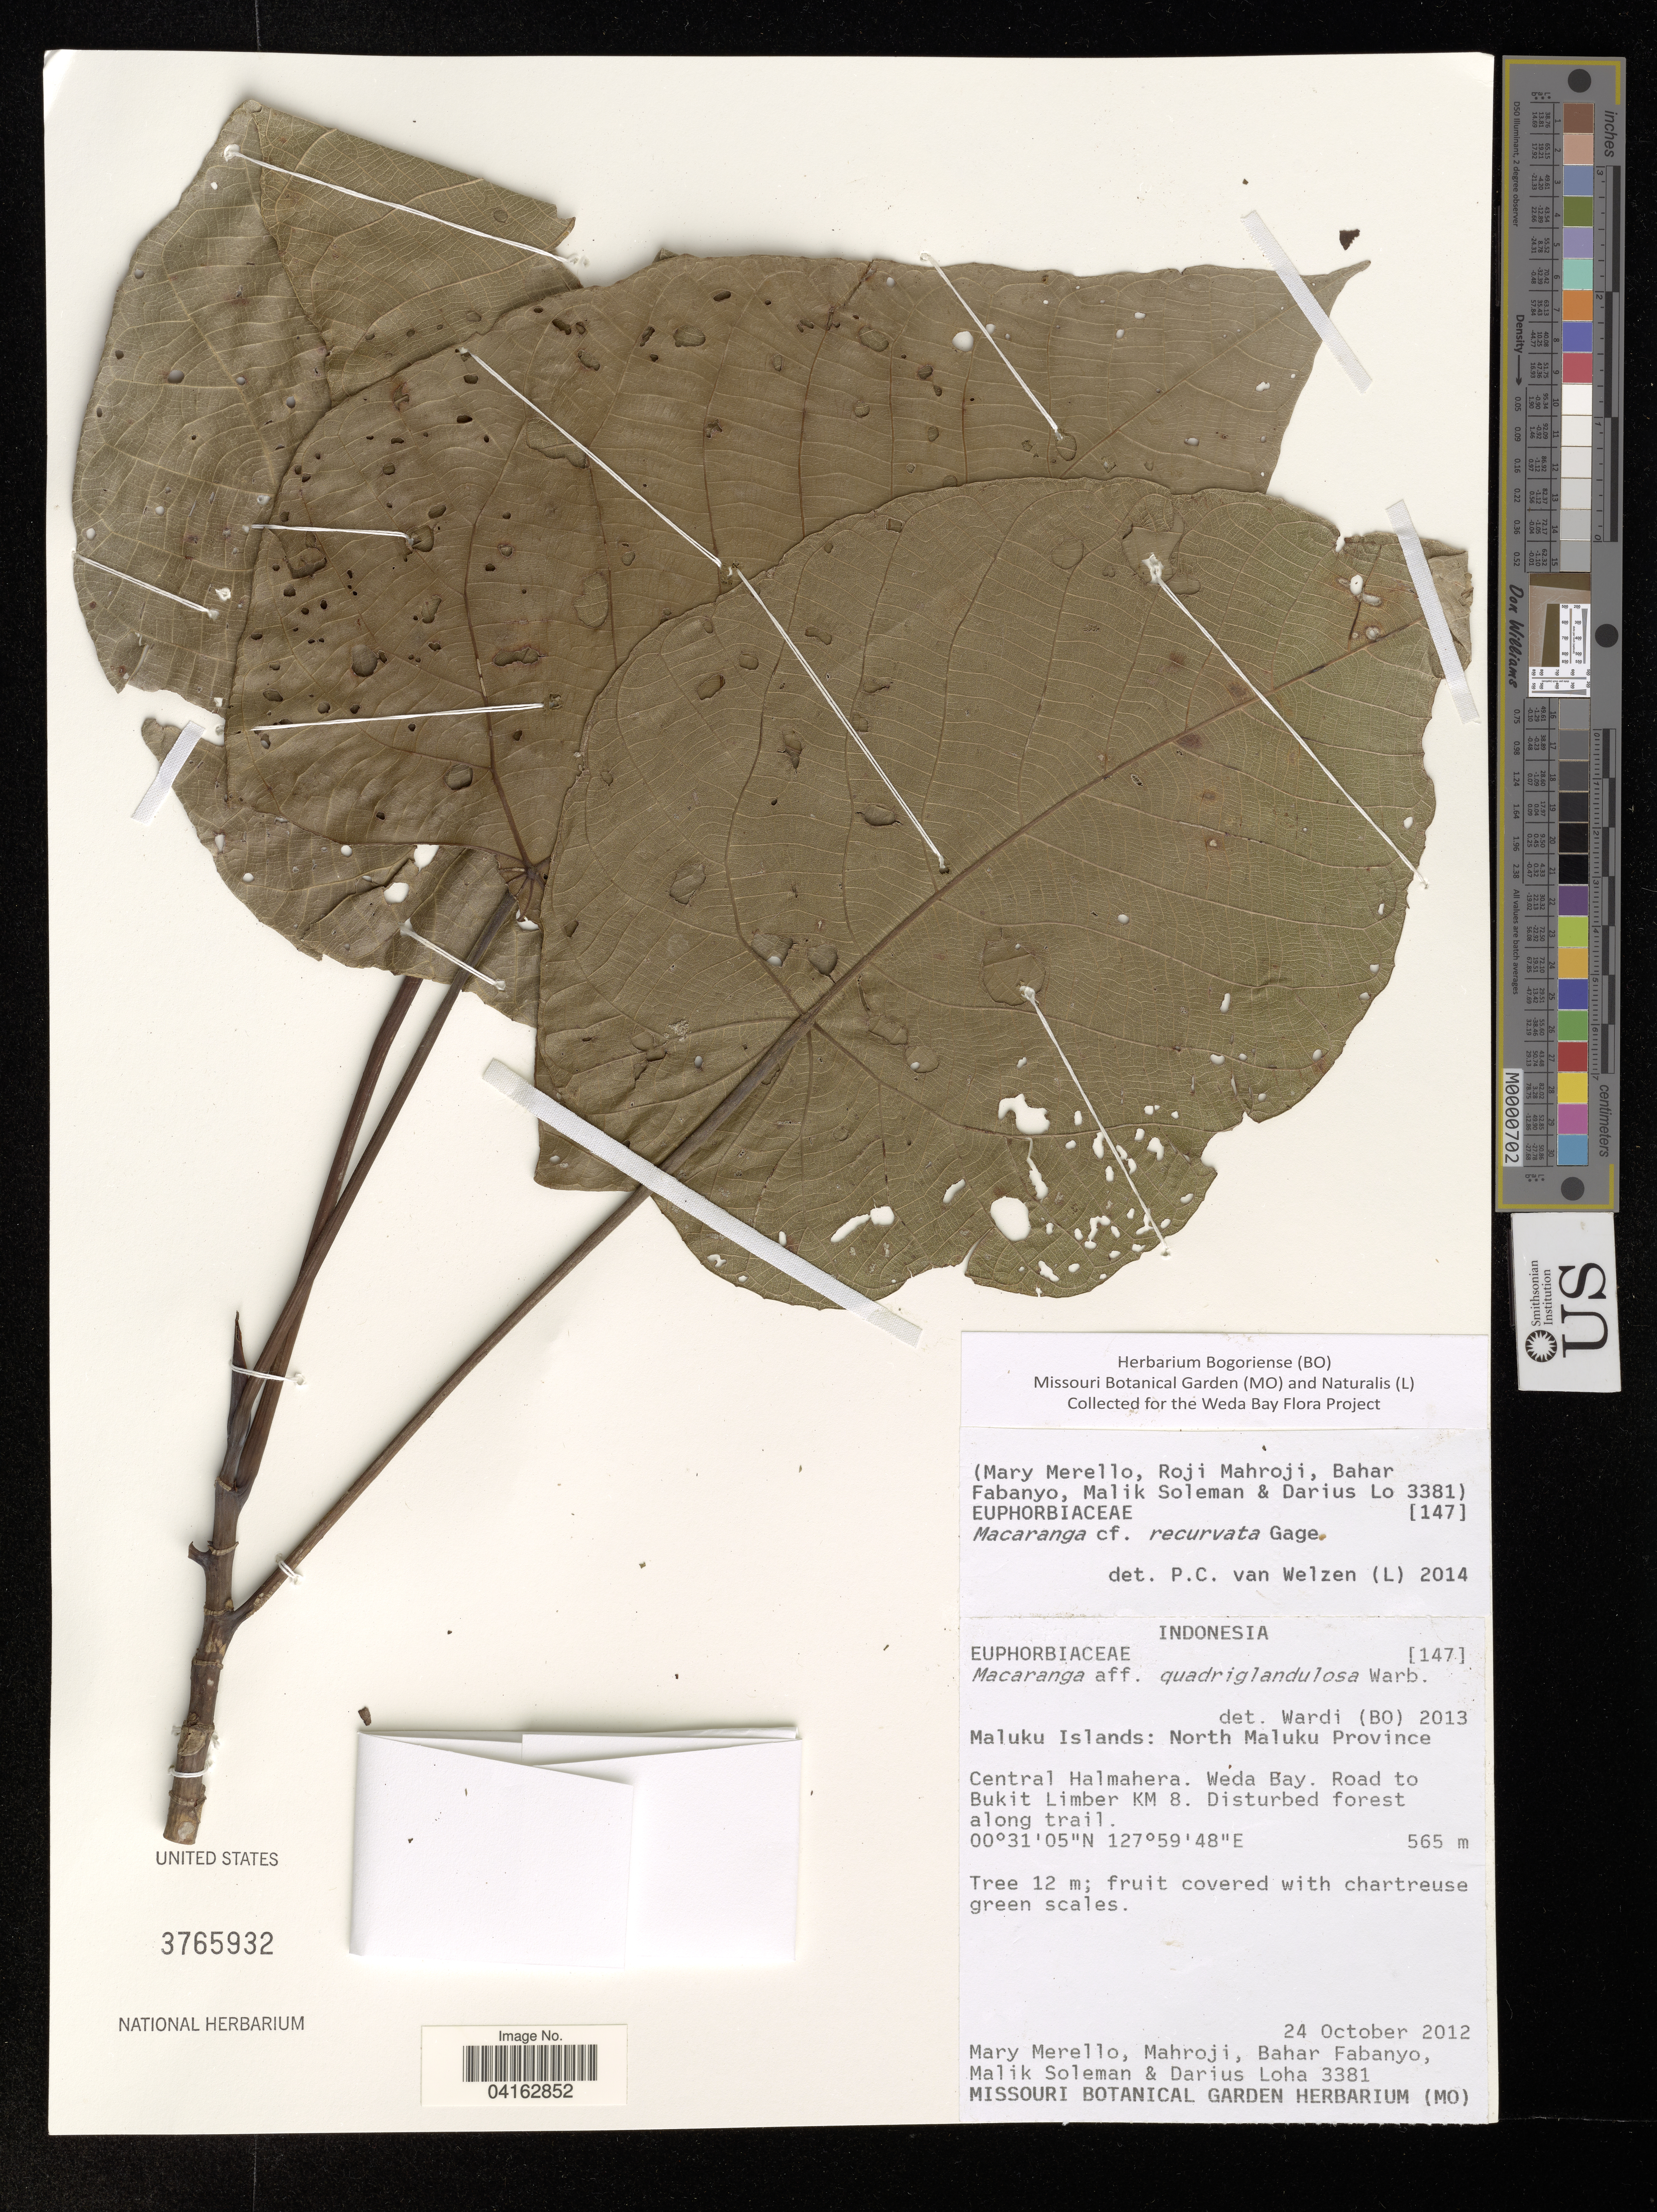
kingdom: Plantae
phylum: Tracheophyta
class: Magnoliopsida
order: Malpighiales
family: Euphorbiaceae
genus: Macaranga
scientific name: Macaranga recurvata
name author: Gage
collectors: M. Merello, R. Mahroji, B. Fabanyo, S. Mahroji & D. Lo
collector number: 3381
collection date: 2012-10-24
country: Indonesia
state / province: Maluku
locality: Maluku Islands: North Maluku Province. Central Halmahera. Weda Bay. Road to Bukit Limber KM 8.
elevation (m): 565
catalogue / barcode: US 3765932